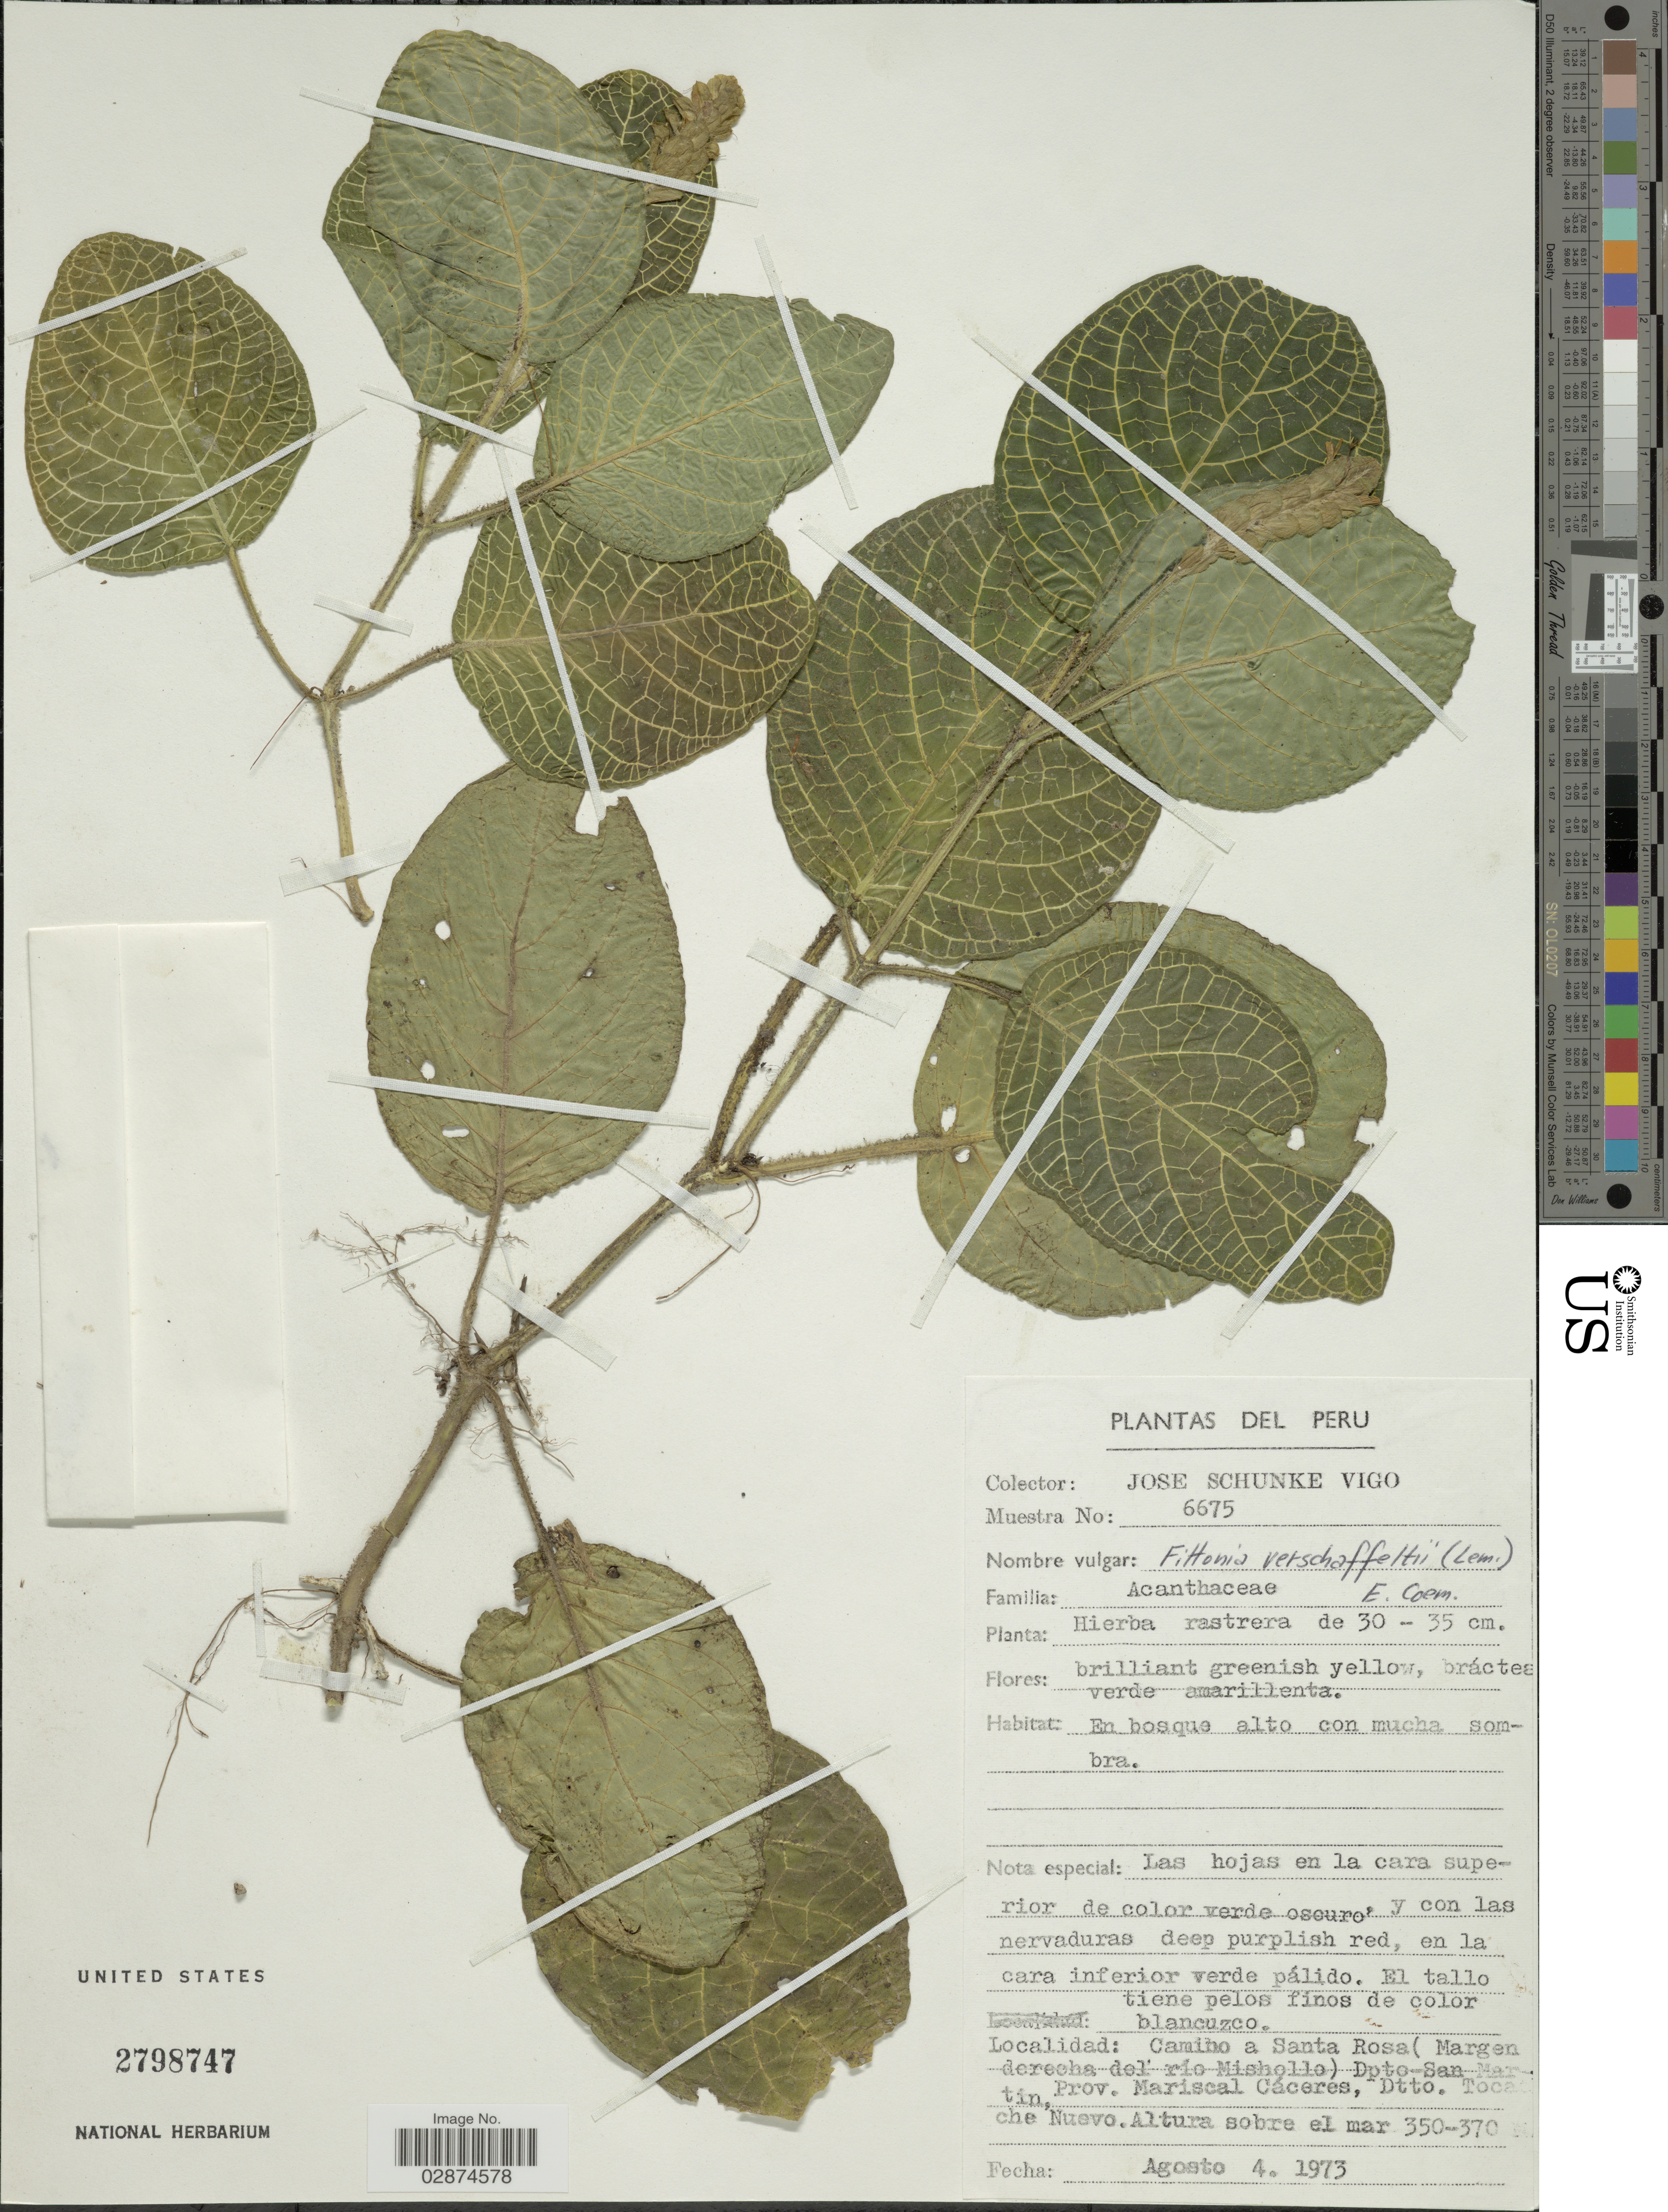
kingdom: Plantae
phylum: Tracheophyta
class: Magnoliopsida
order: Lamiales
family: Acanthaceae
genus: Fittonia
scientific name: Fittonia albivenis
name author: (Lindl. ex Veitch) Brummitt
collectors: J. Schunke Vigo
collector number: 6675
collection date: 1973-08-04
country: Peru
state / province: San Martín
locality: Camino a Santa Rosa (Margen derecha del río Mishollo) Dpto. San Martin, Prov. Mariscal Cáceres, Dtto. Tocache Nuevo.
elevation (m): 350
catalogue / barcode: US 2798747